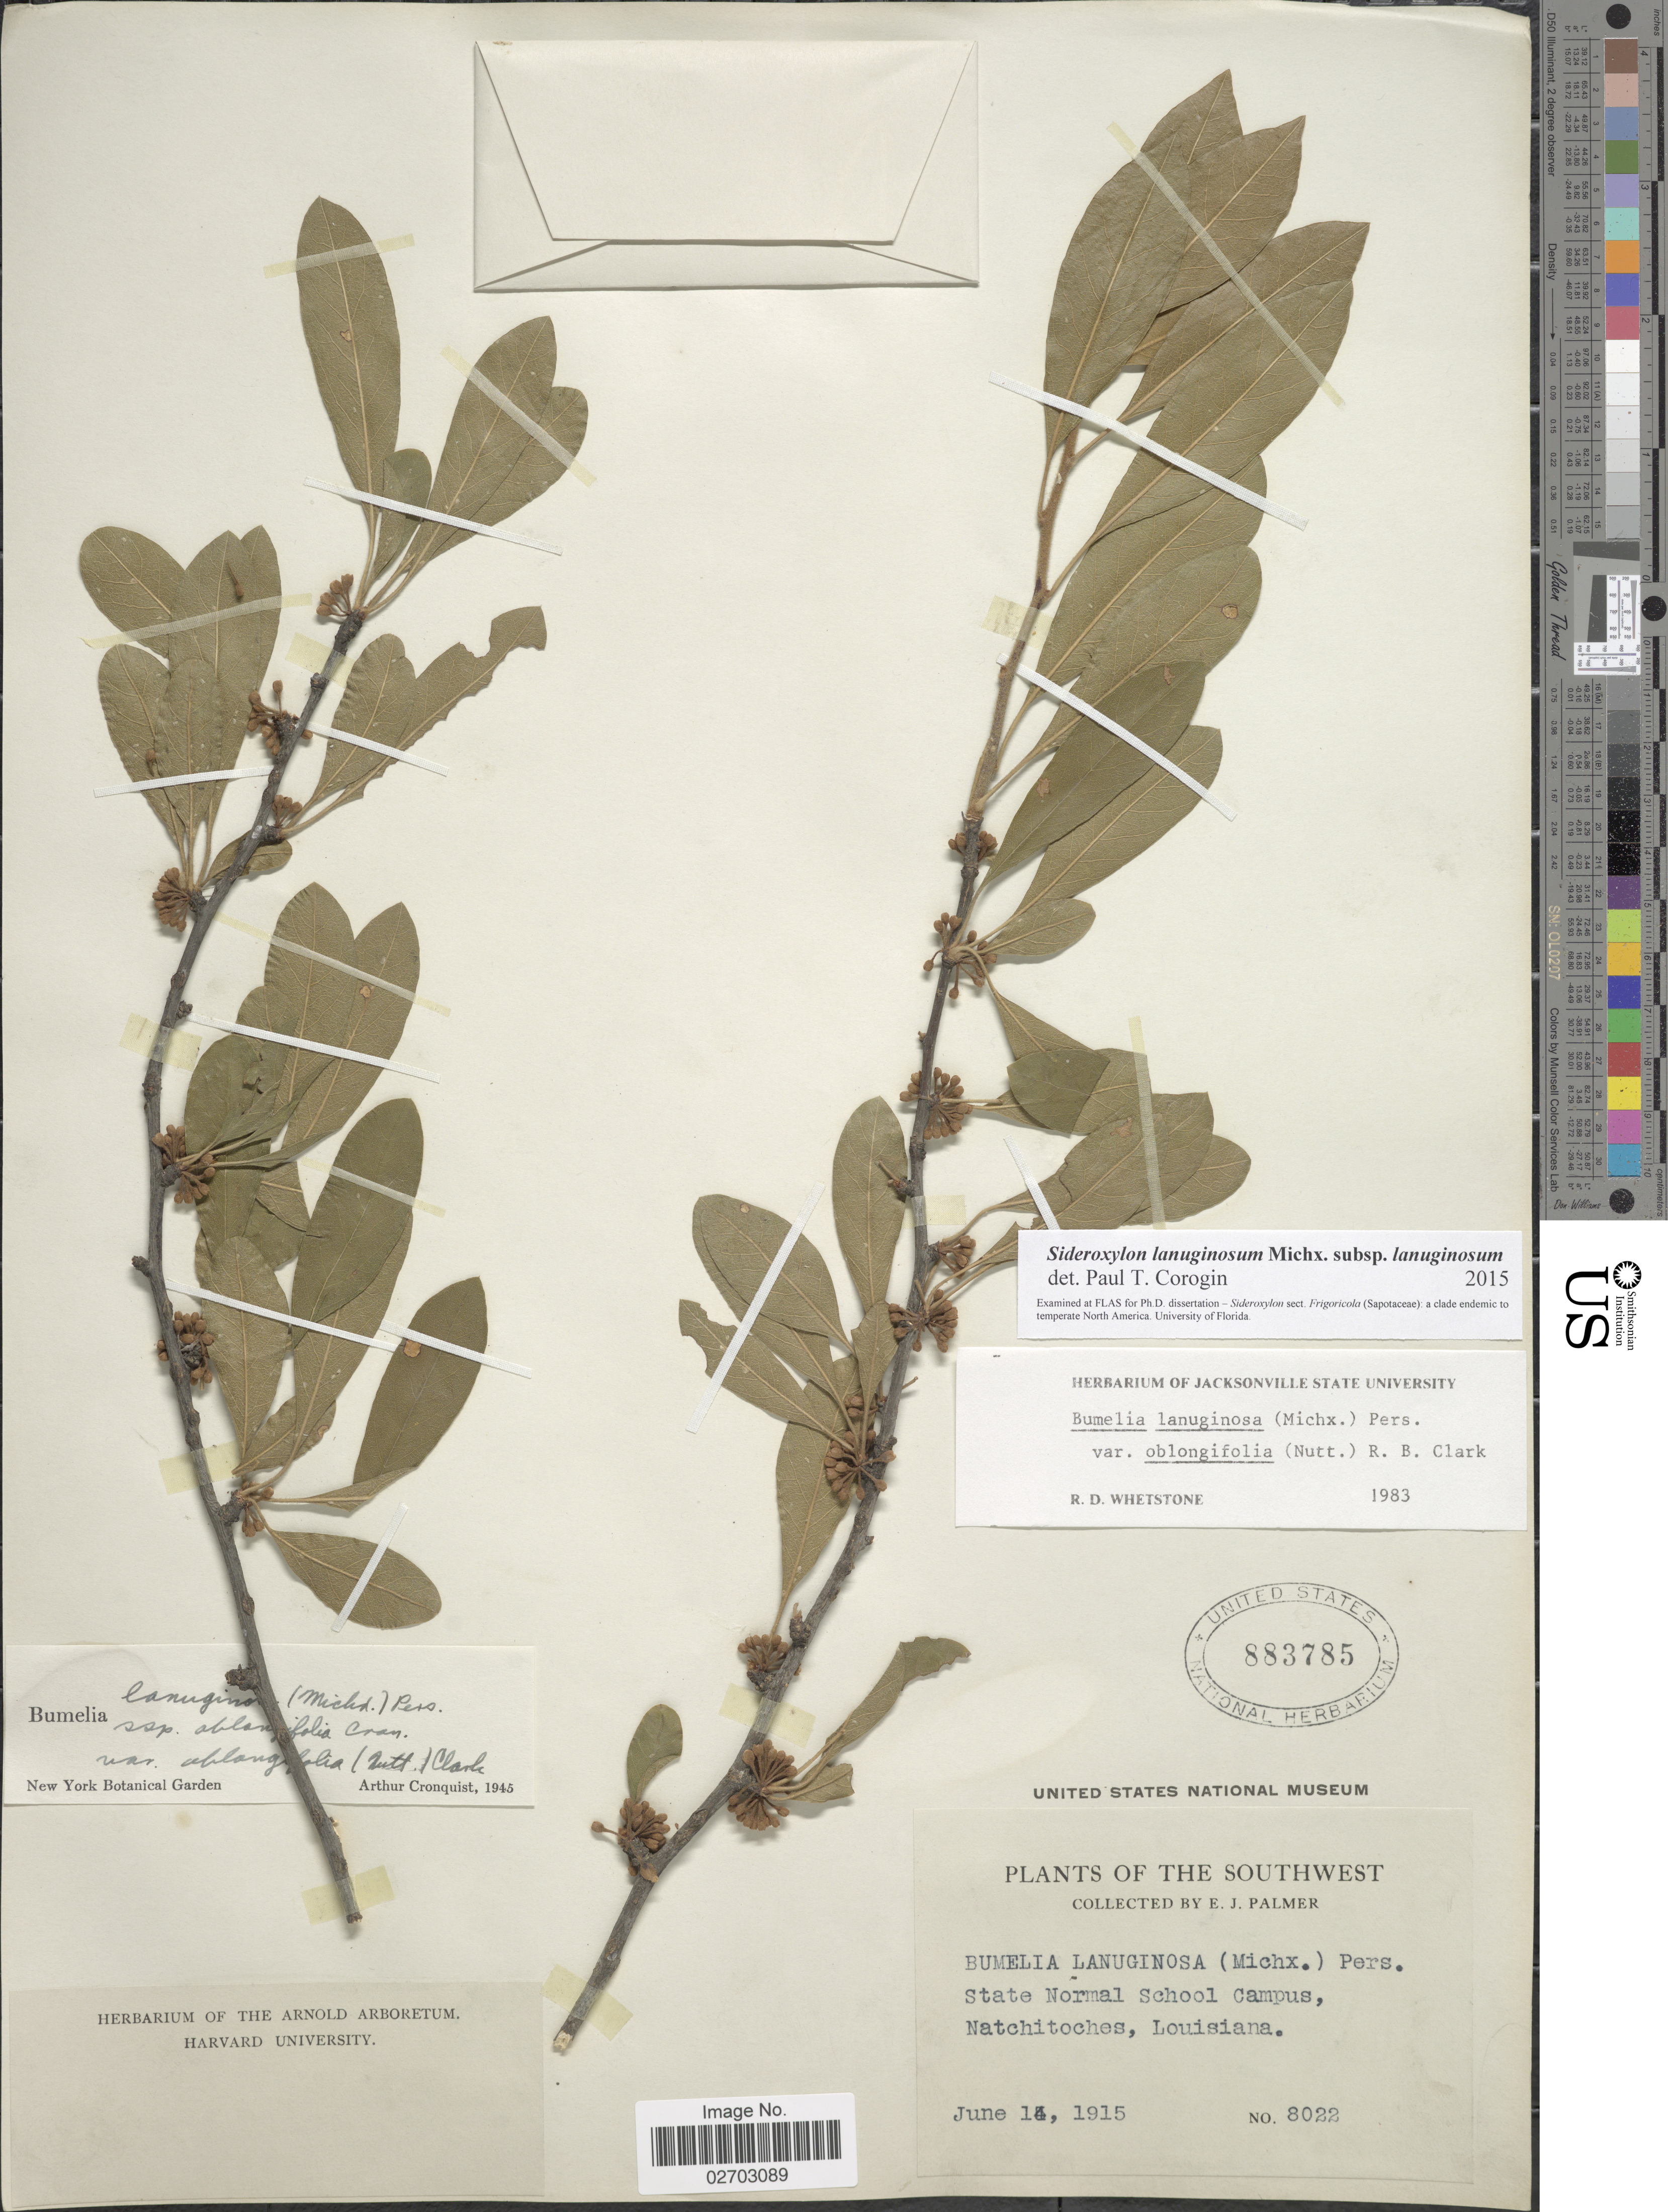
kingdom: Plantae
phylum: Tracheophyta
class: Magnoliopsida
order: Ericales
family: Sapotaceae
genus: Sideroxylon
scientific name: Sideroxylon lanuginosum subsp. lanuginosum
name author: Michx.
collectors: E. J. Palmer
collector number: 8022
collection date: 1915-06-14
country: United States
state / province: Louisiana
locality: Southwest, State Normal School Campus, Natchitoches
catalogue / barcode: US 883785